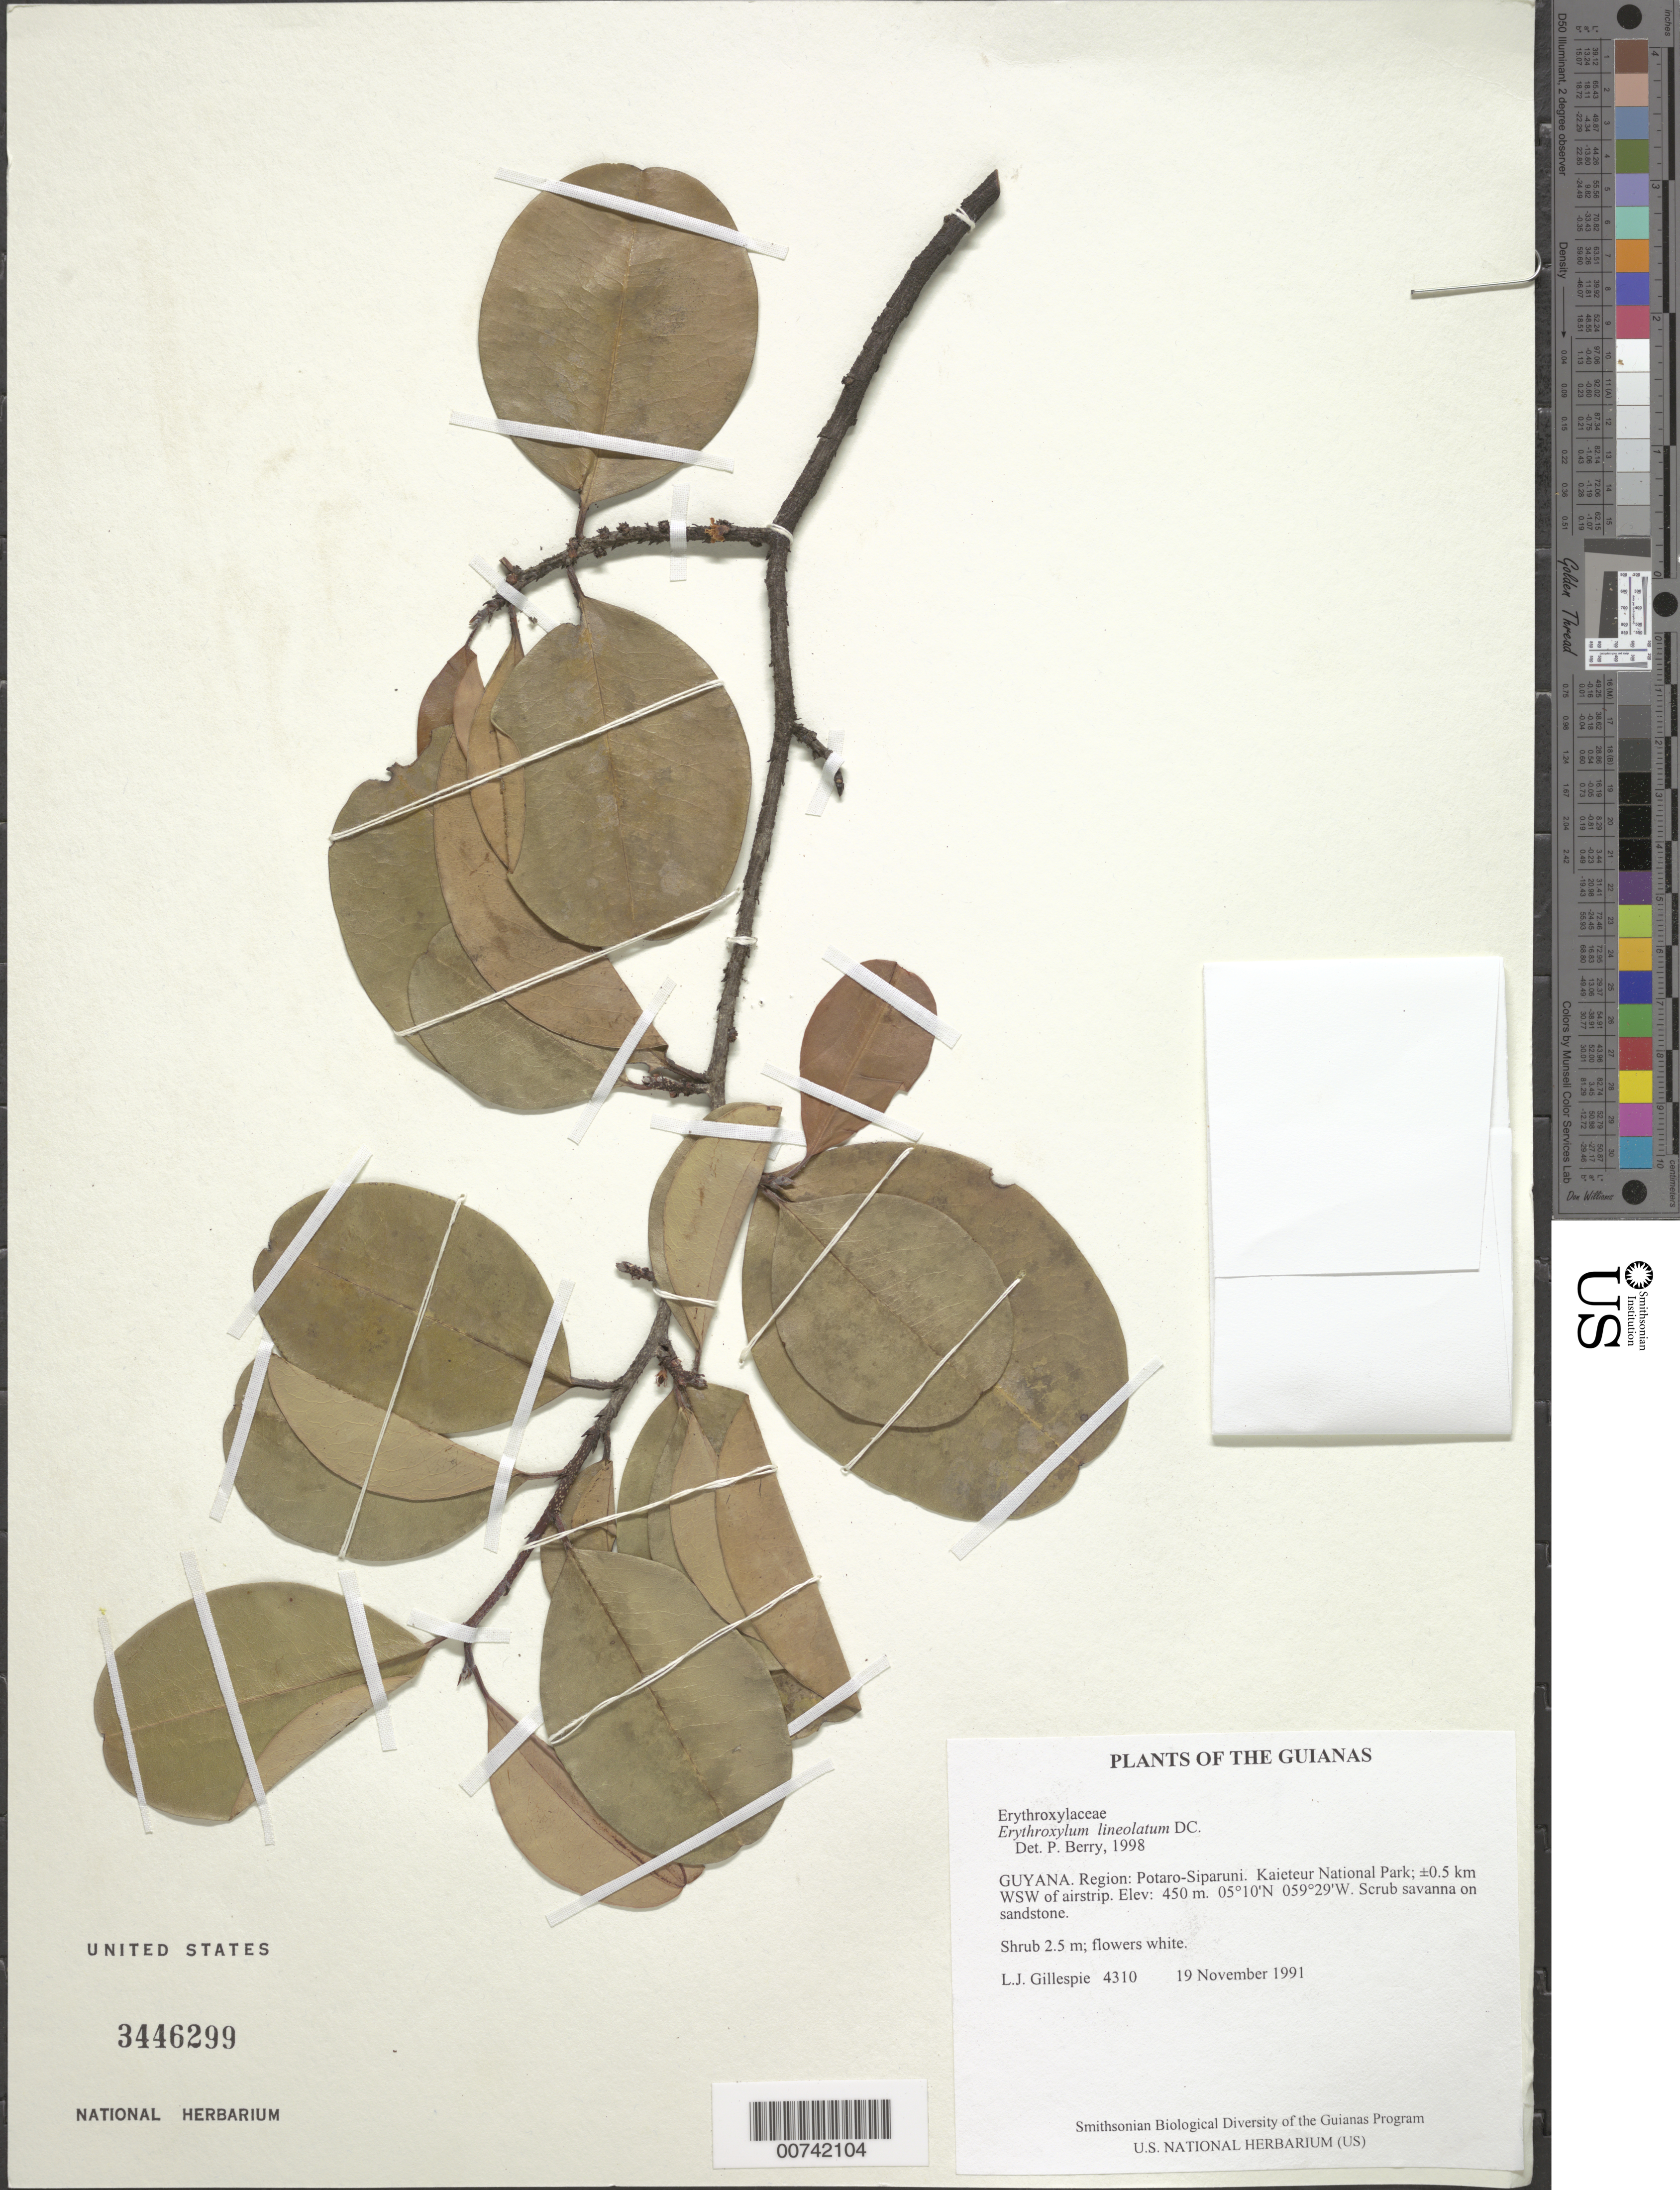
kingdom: Plantae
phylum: Tracheophyta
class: Magnoliopsida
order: Malpighiales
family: Erythroxylaceae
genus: Erythroxylum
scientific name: Erythroxylum lineolatum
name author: DC.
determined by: Berry, P. E., (WIS), University of Wisconsin - Madison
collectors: L. J. Gillespie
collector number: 4310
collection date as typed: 19 November 1991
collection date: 1991-11-19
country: Guyana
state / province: Potaro-Siparuni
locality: Kaieteur National Park; ±0.5 km WSW of airstrip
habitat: Scrub savanna on sandstone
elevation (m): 450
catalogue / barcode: US 3446299